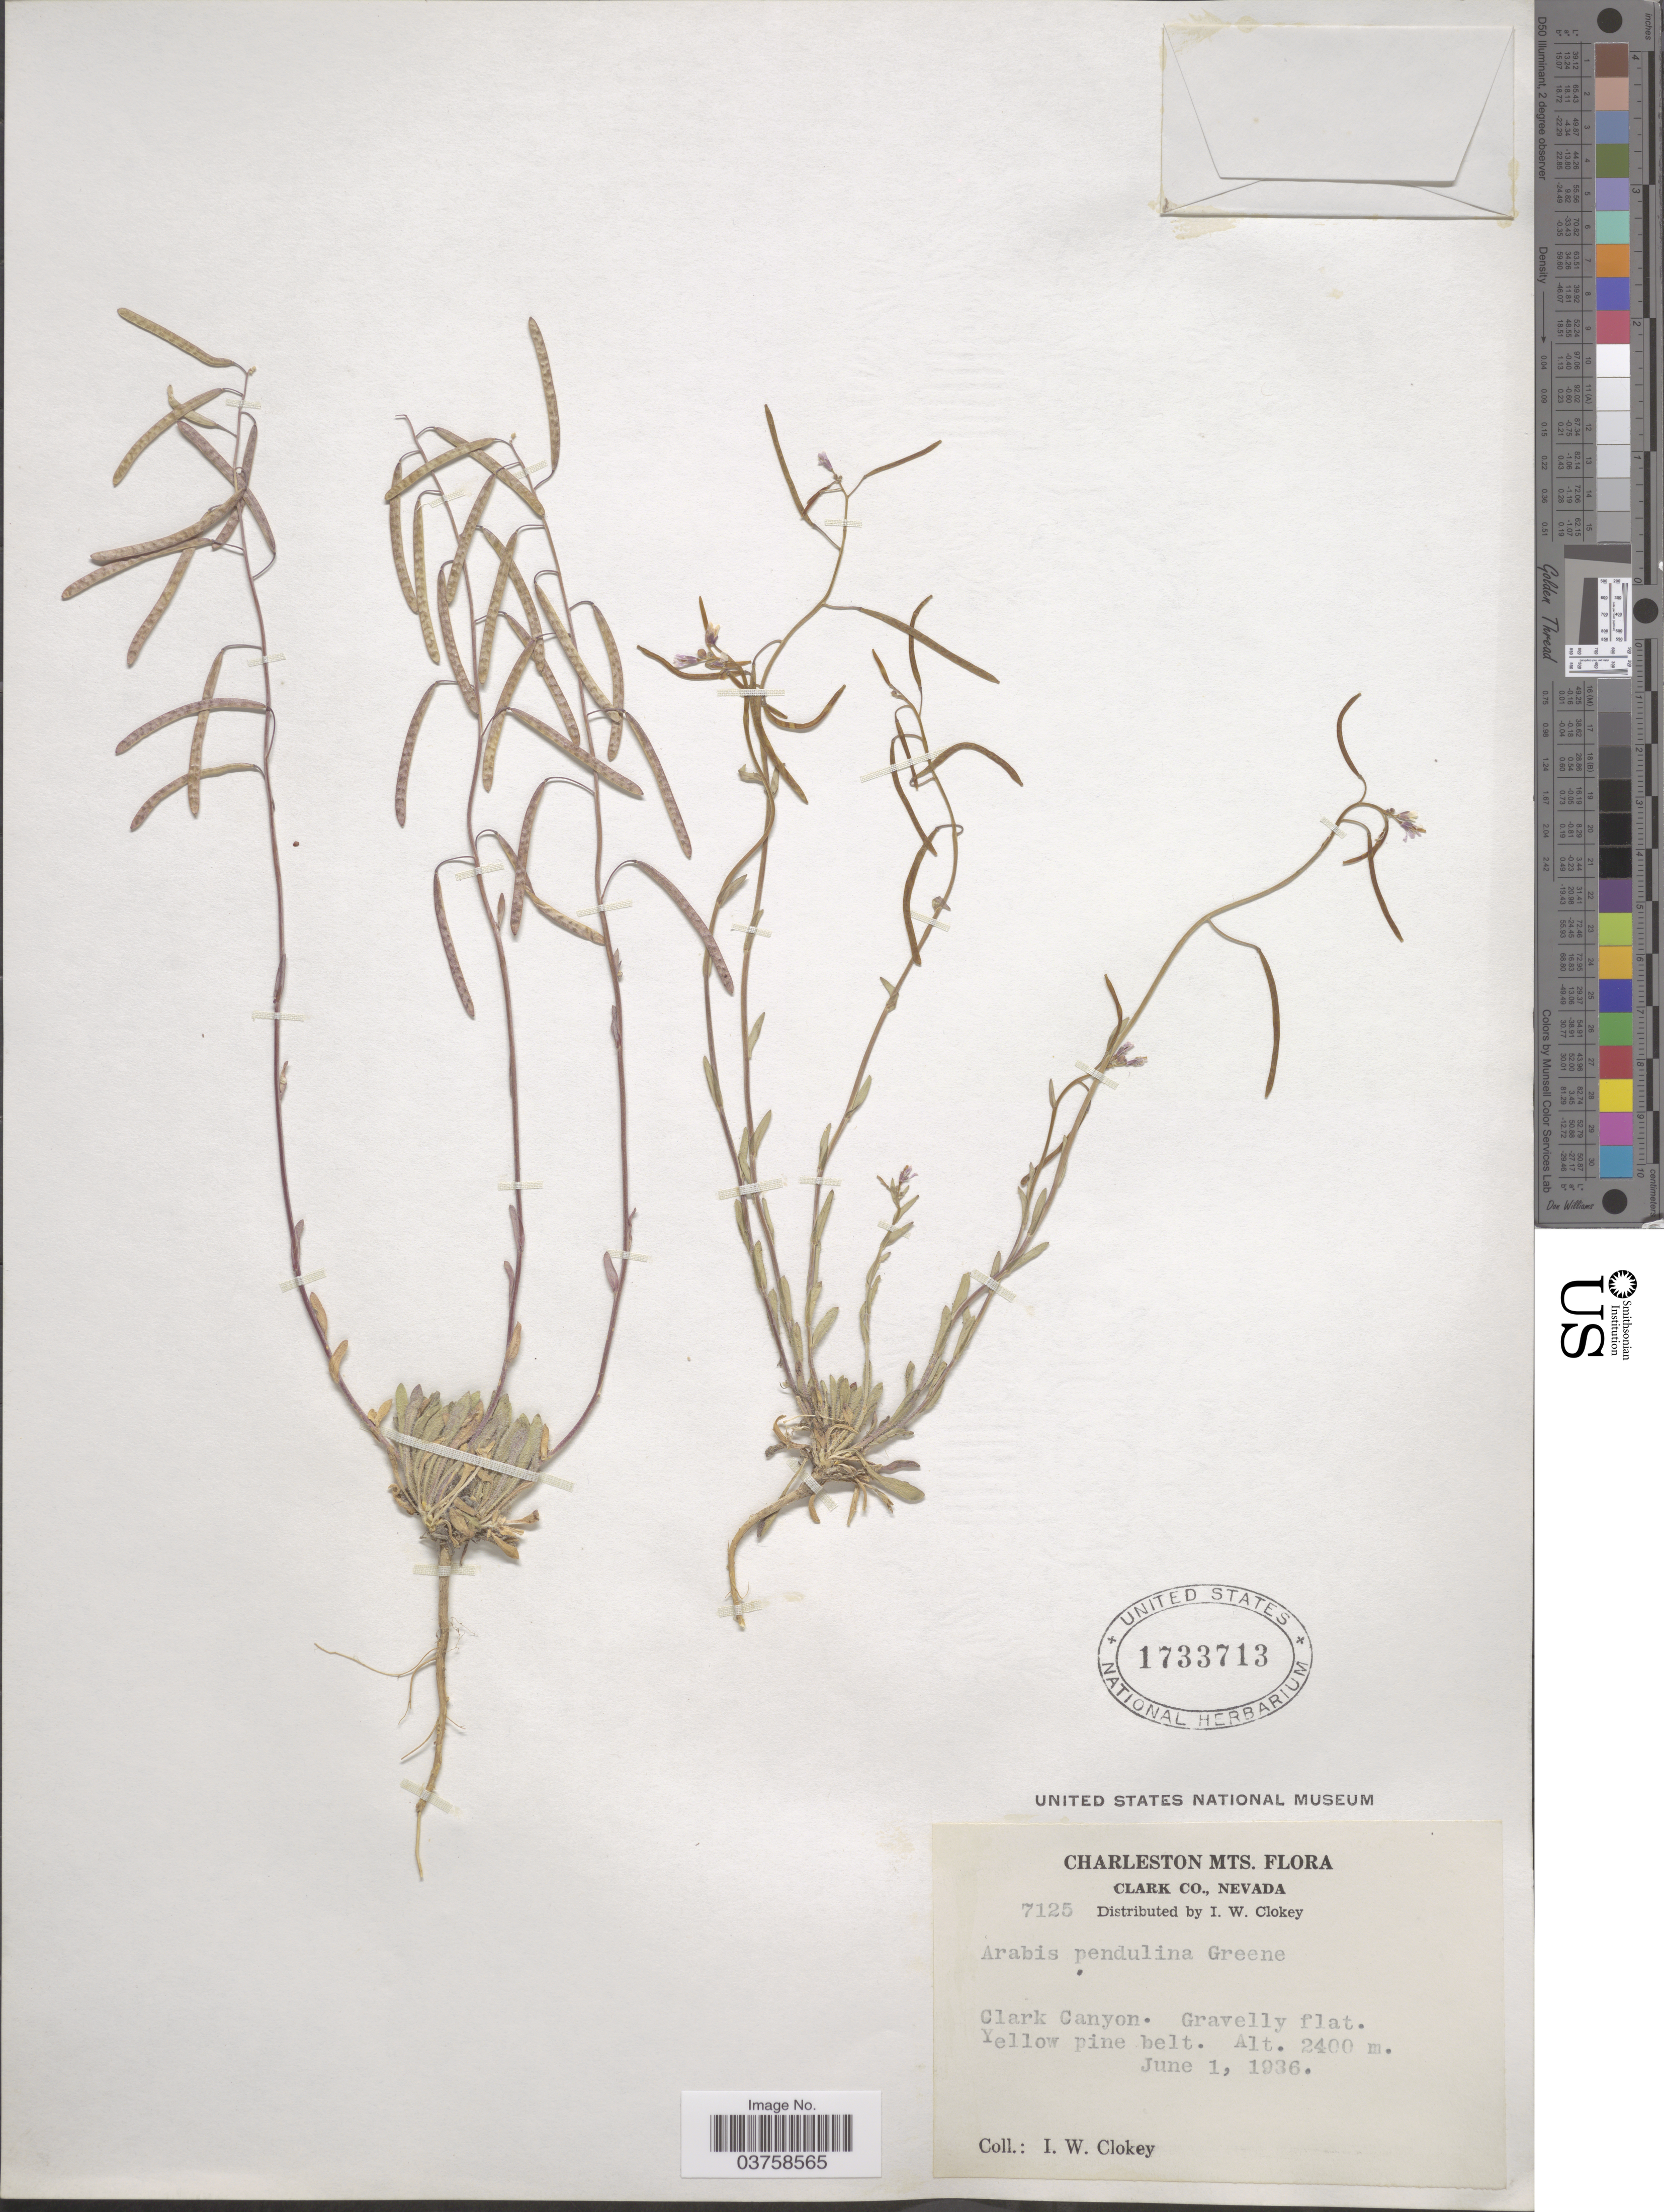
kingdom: Plantae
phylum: Tracheophyta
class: Magnoliopsida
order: Brassicales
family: Brassicaceae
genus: Arabis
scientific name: Arabis pendulina var. pendulina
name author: Greene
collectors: I. W. Clokey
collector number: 7125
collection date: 1936-06-01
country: United States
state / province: Nevada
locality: Charleston Mts. Clark Co. Clark Canyon. Yellow pine belt.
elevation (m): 2400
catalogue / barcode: US 1733713